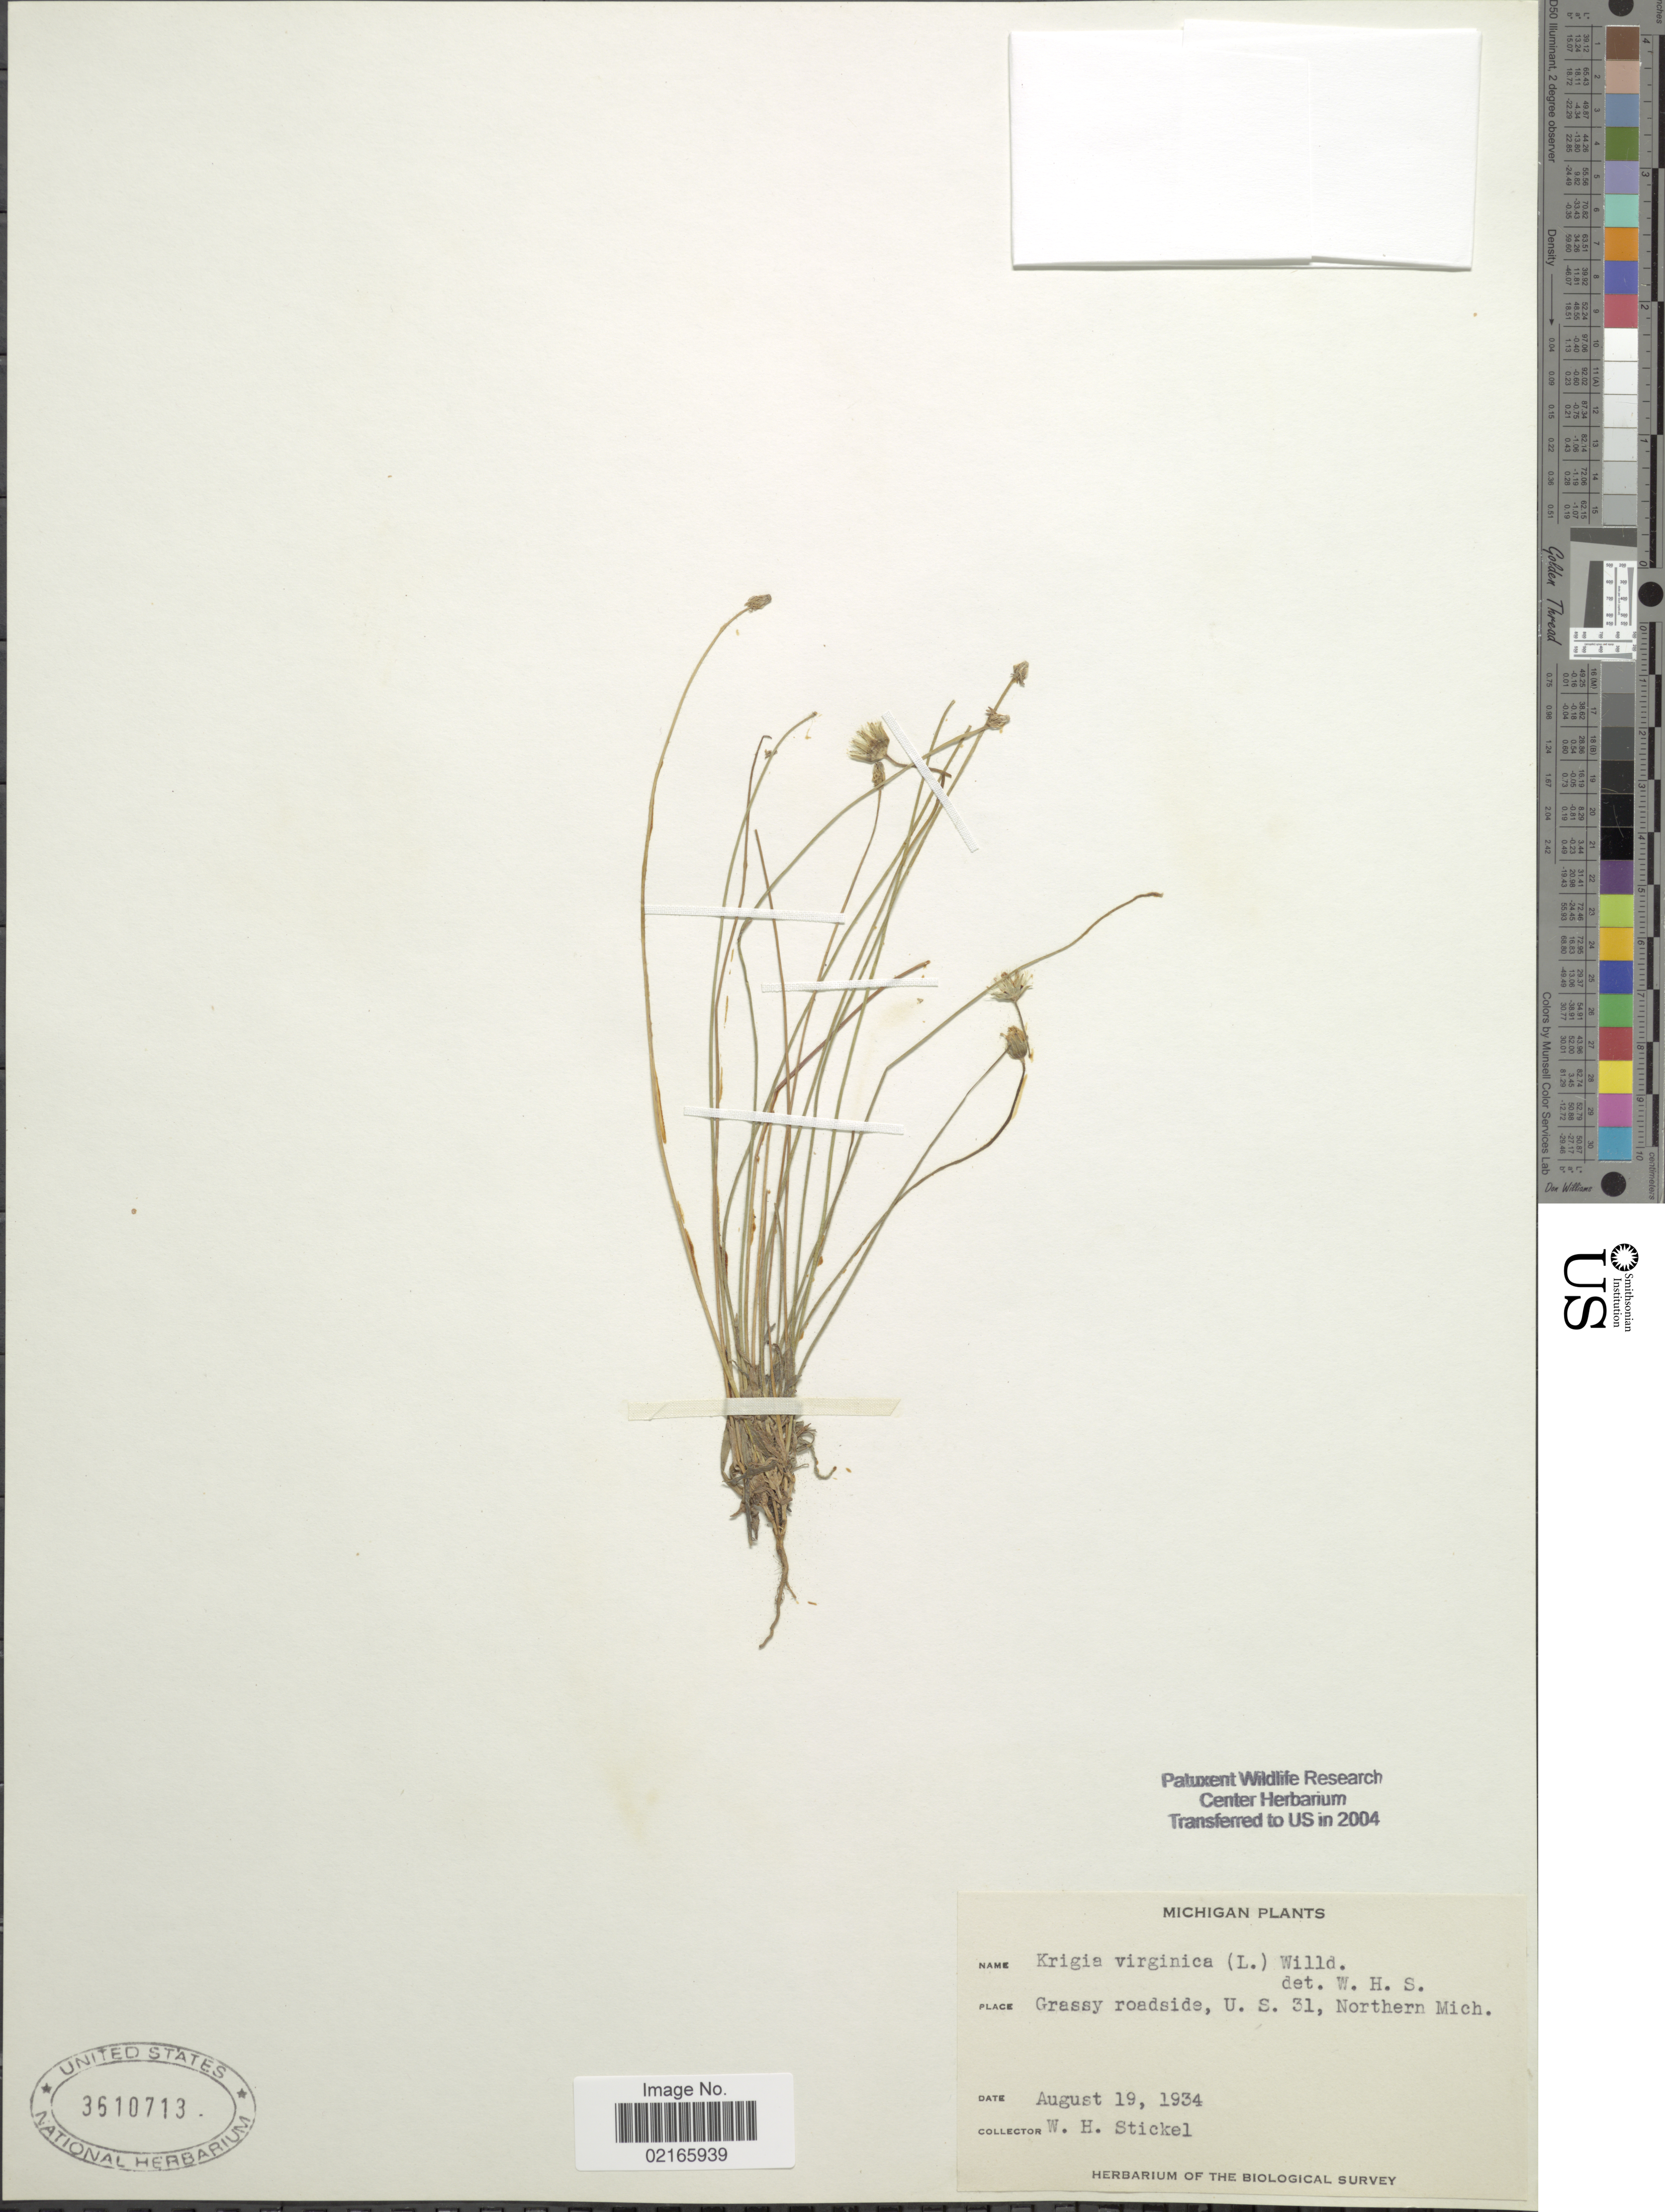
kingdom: Plantae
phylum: Tracheophyta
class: Magnoliopsida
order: Asterales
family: Asteraceae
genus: Krigia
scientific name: Krigia virginica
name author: (L.) Willd.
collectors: W. Stickel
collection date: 1934-08-19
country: United States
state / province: Michigan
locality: Grassy roadside, U.S. 31, Northern Mich.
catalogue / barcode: US 3610713